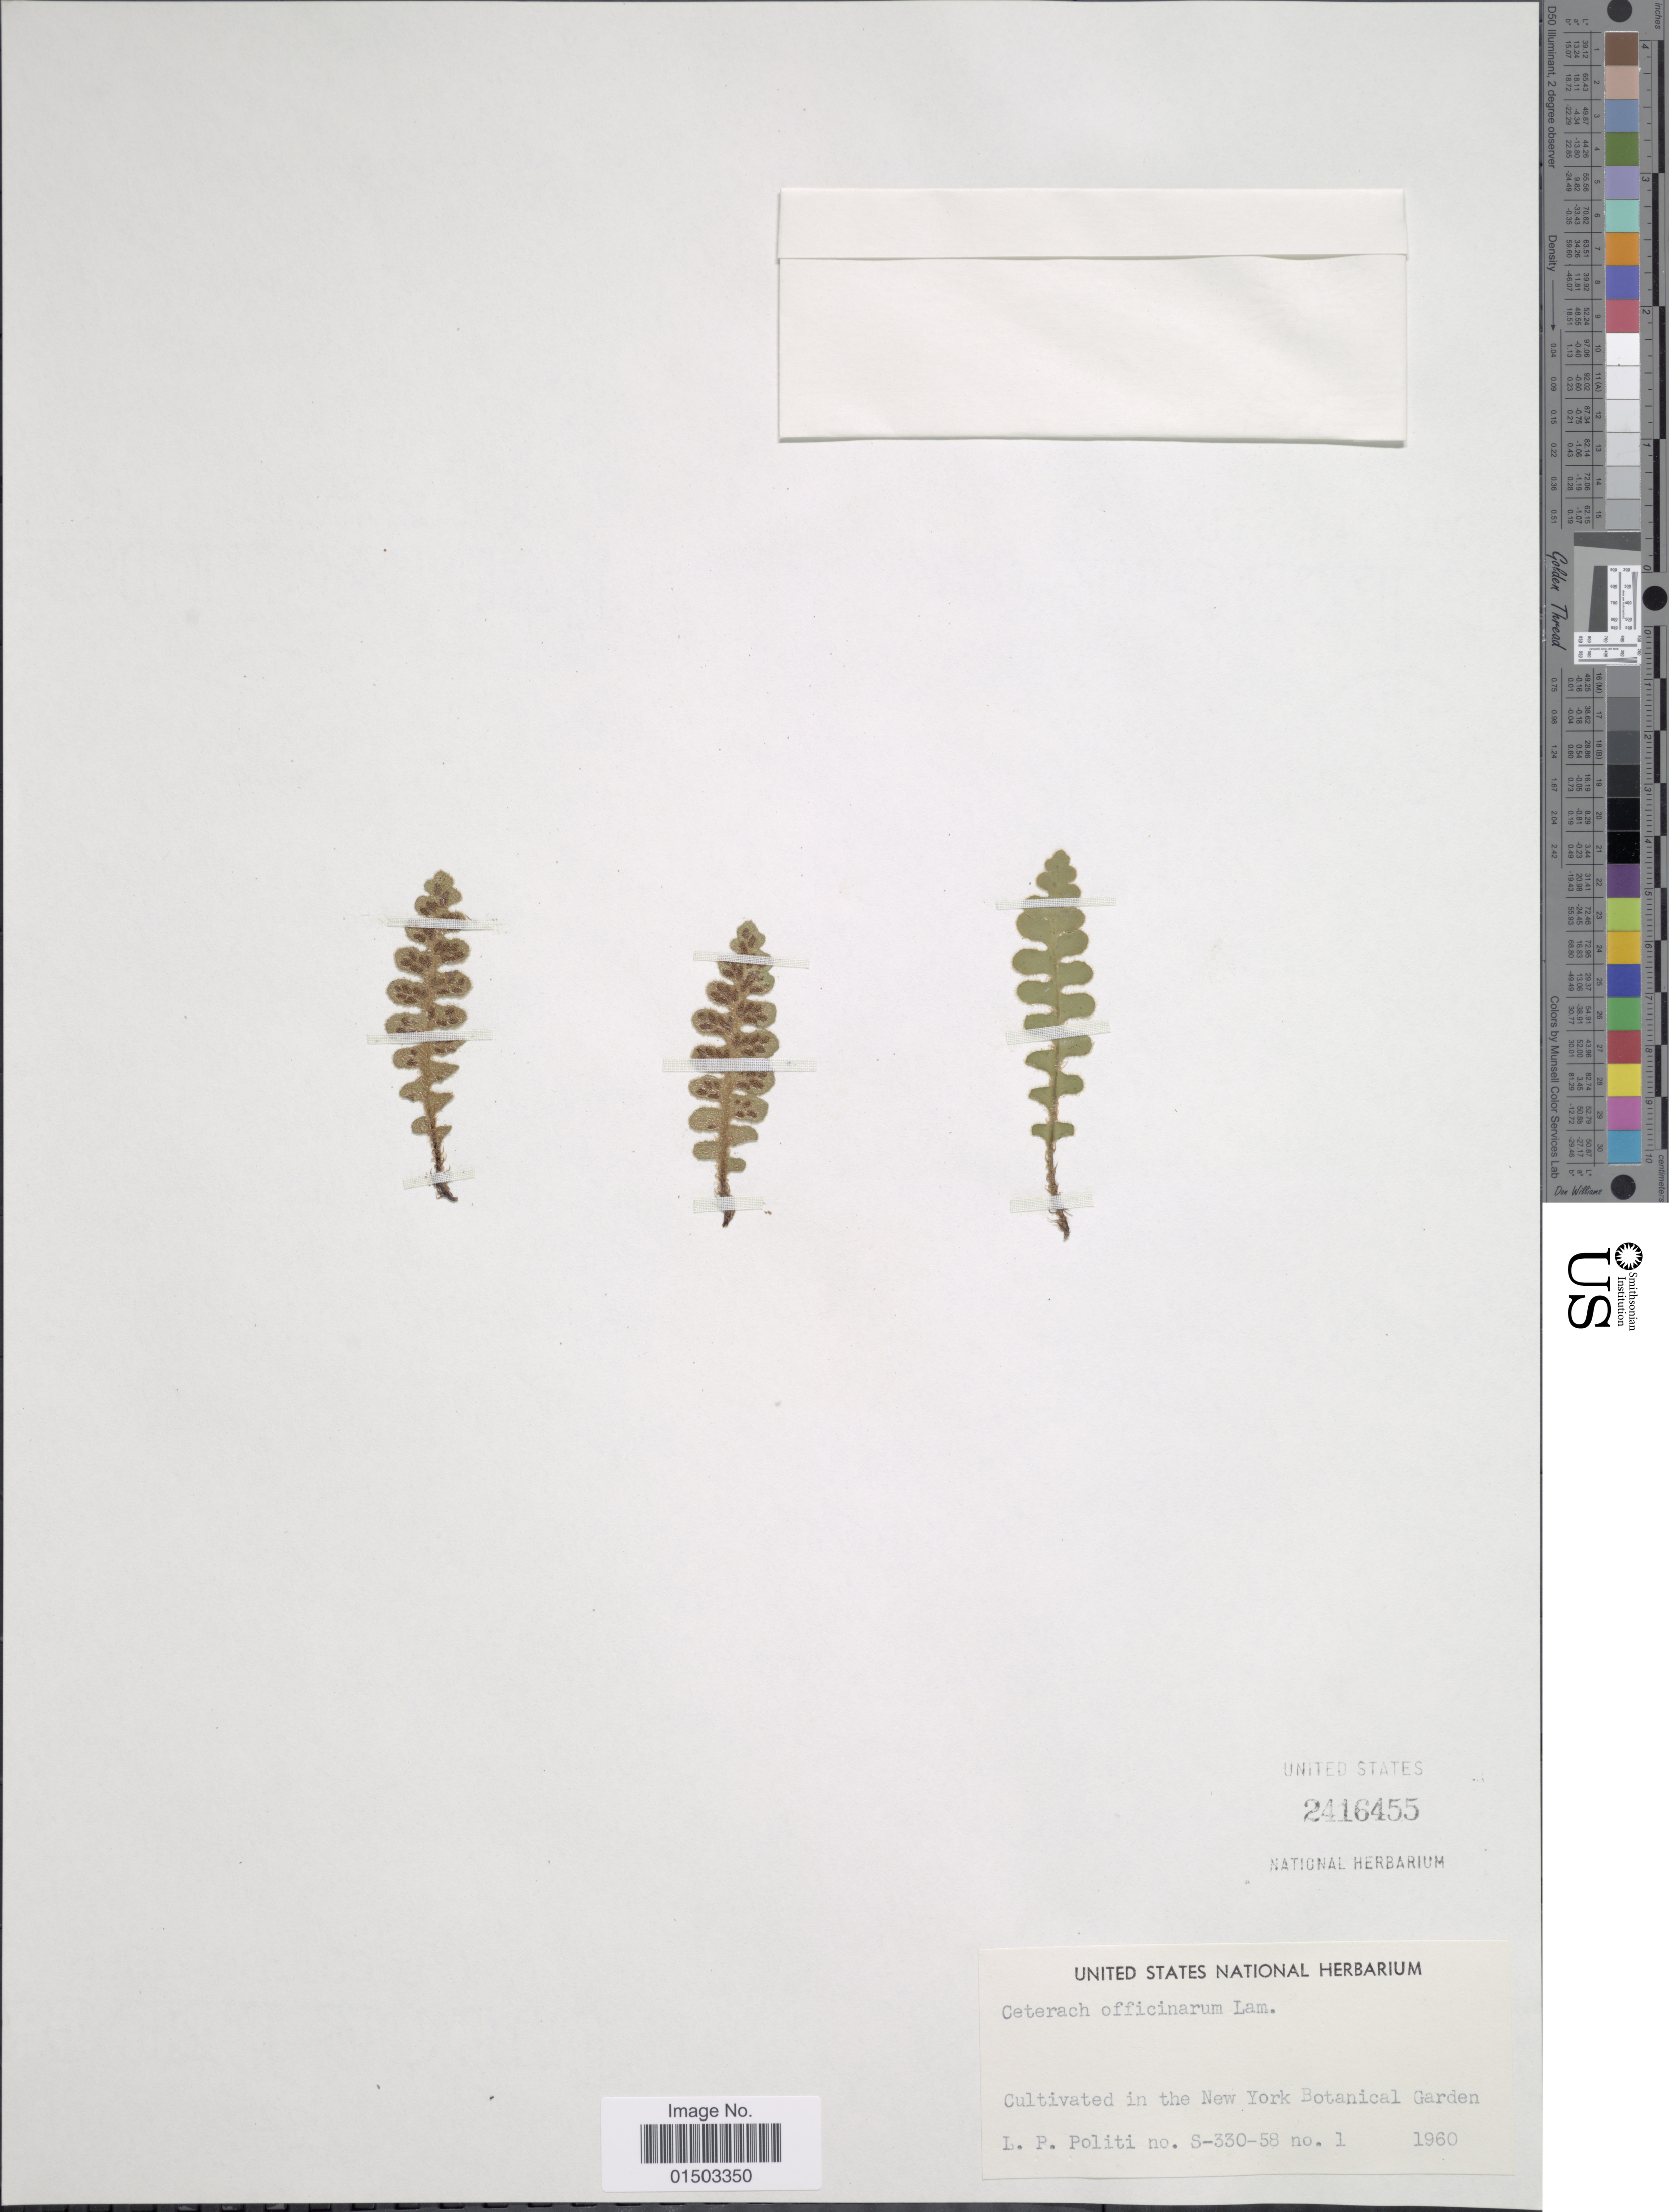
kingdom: Plantae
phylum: Tracheophyta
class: Polypodiopsida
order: Polypodiales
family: Aspleniaceae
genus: Asplenium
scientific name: Asplenium ceterach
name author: L.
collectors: L. Politi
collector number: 1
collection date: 1960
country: United States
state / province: New York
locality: Cultivated in the New York Botanical Garden S-330-58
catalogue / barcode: US 2416455